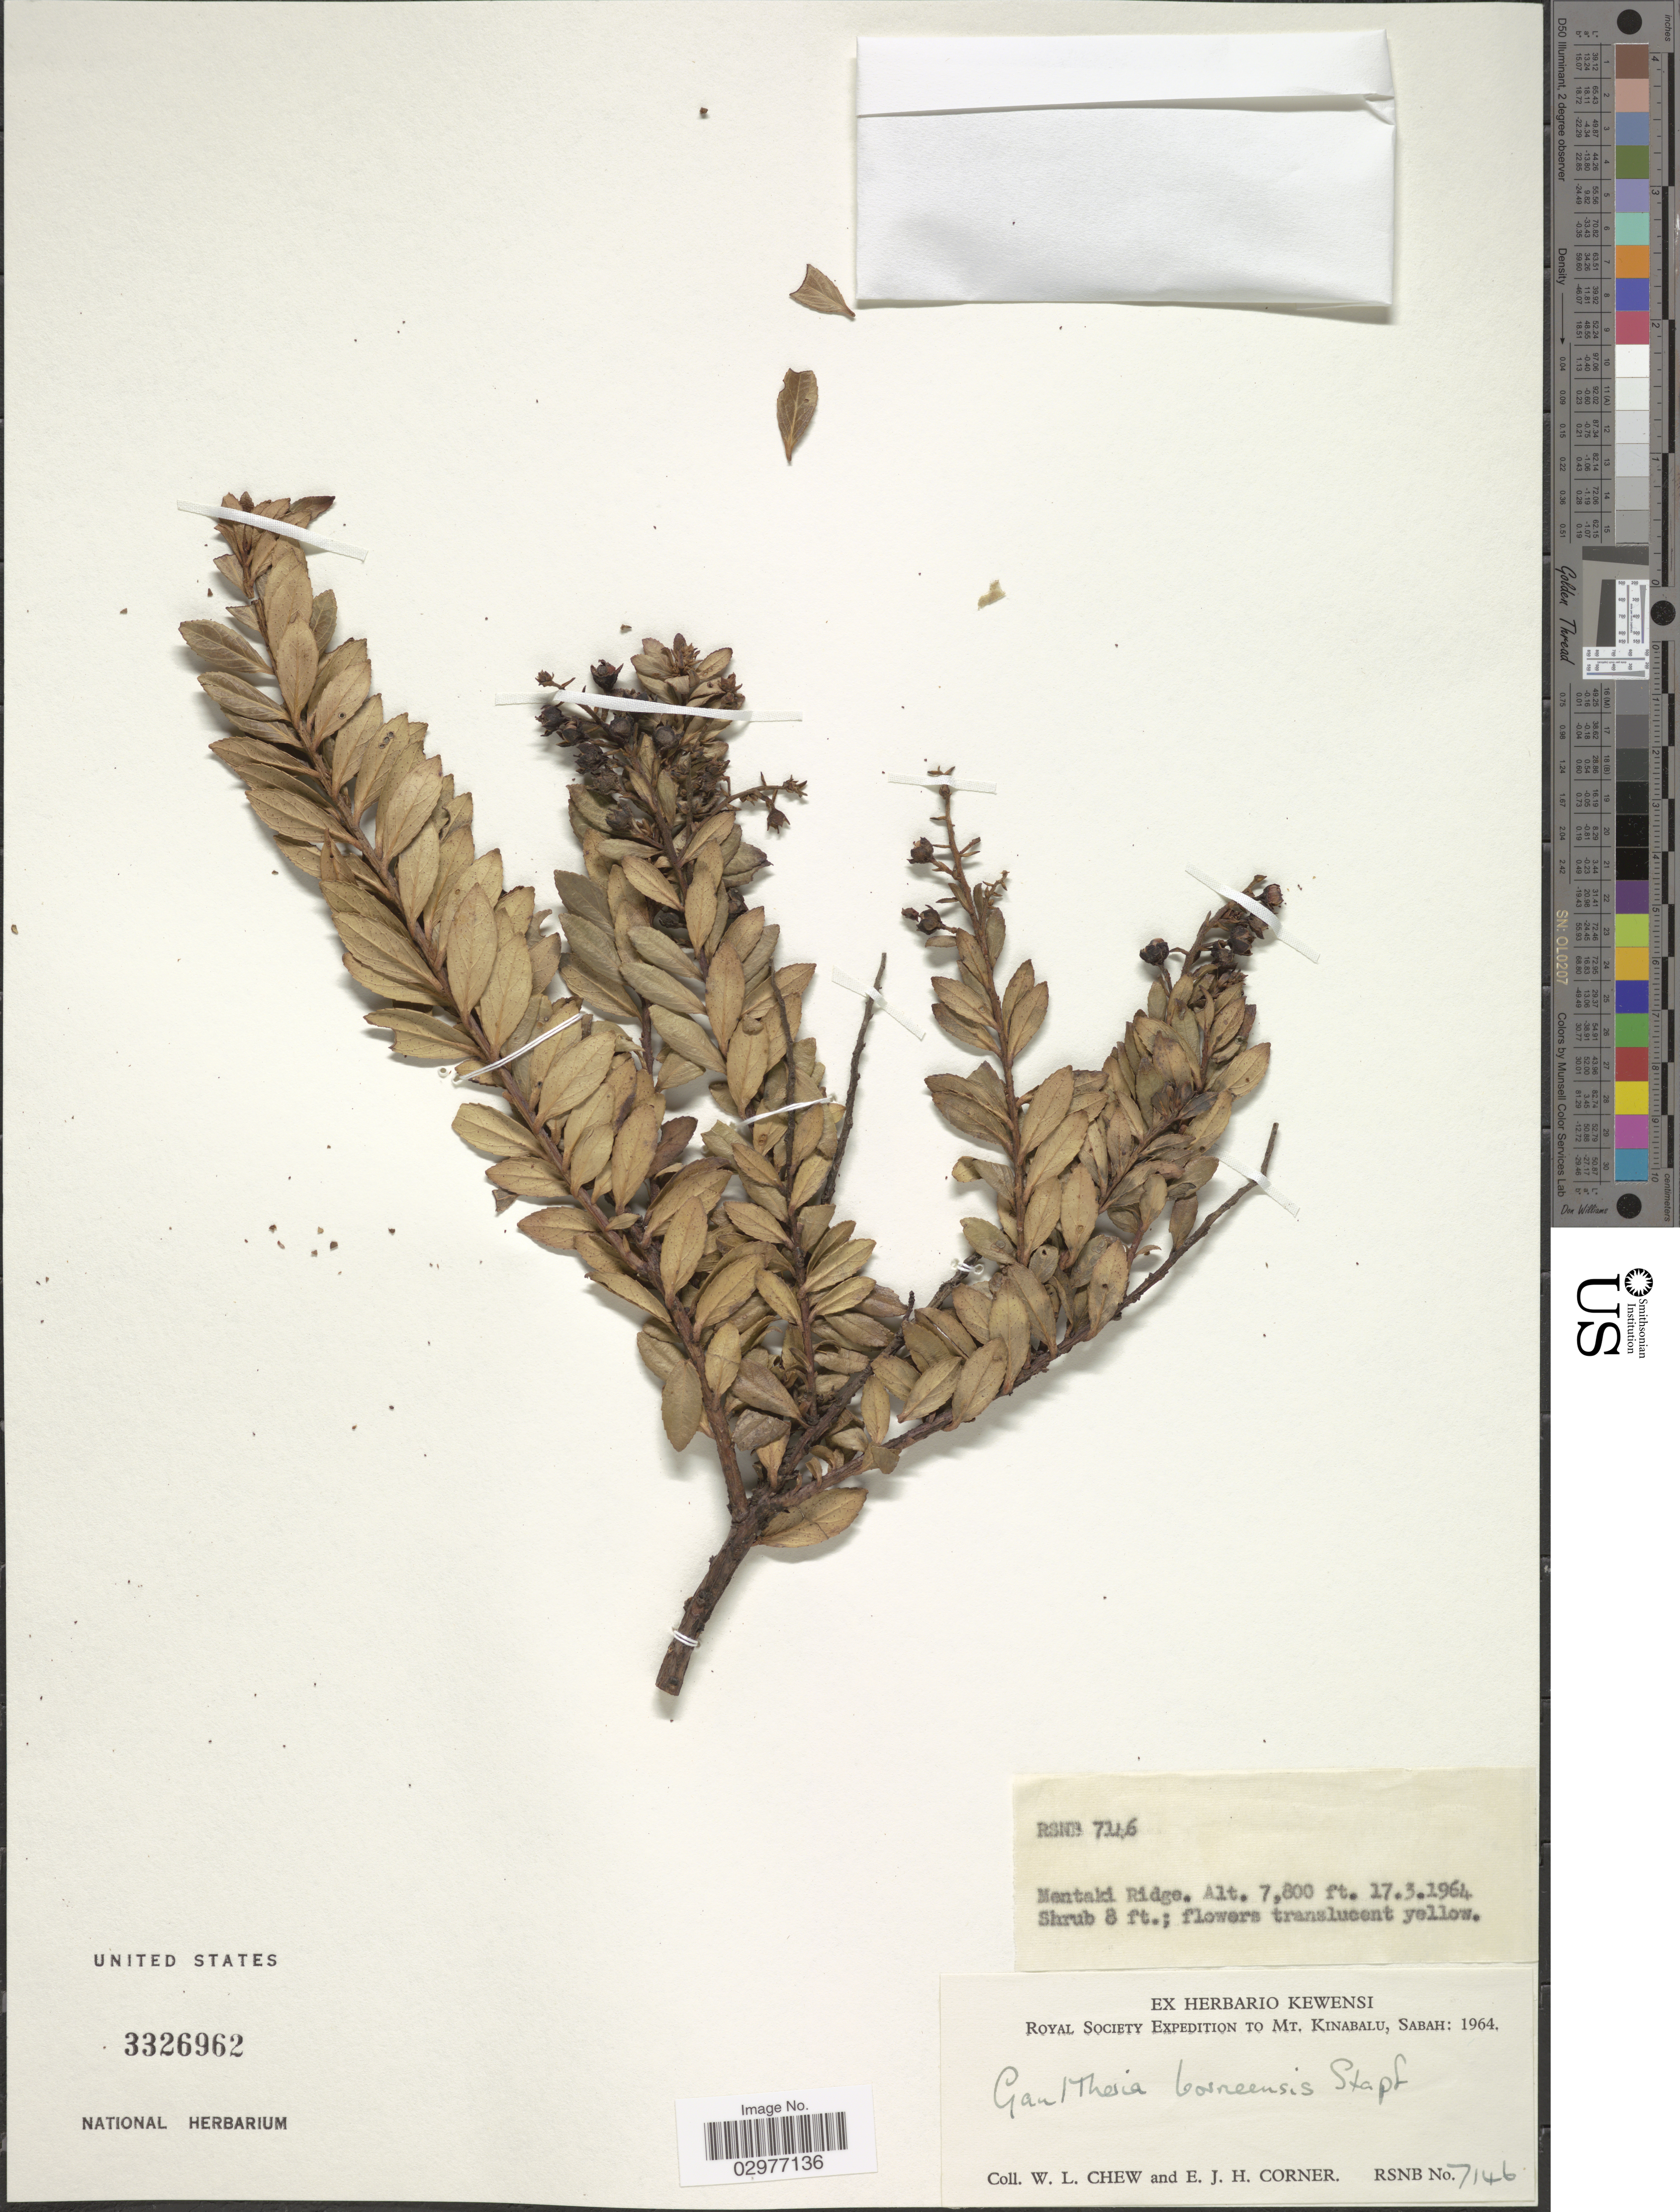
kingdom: Plantae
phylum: Tracheophyta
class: Magnoliopsida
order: Ericales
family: Ericaceae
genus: Gaultheria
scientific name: Gaultheria borneensis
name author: Stapf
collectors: W. Chew & E. Corner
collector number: RSNB 7146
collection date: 1964-03-17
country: Malaysia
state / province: Sabah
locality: Mentaki Ridge.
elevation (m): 2377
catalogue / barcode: US 3326962